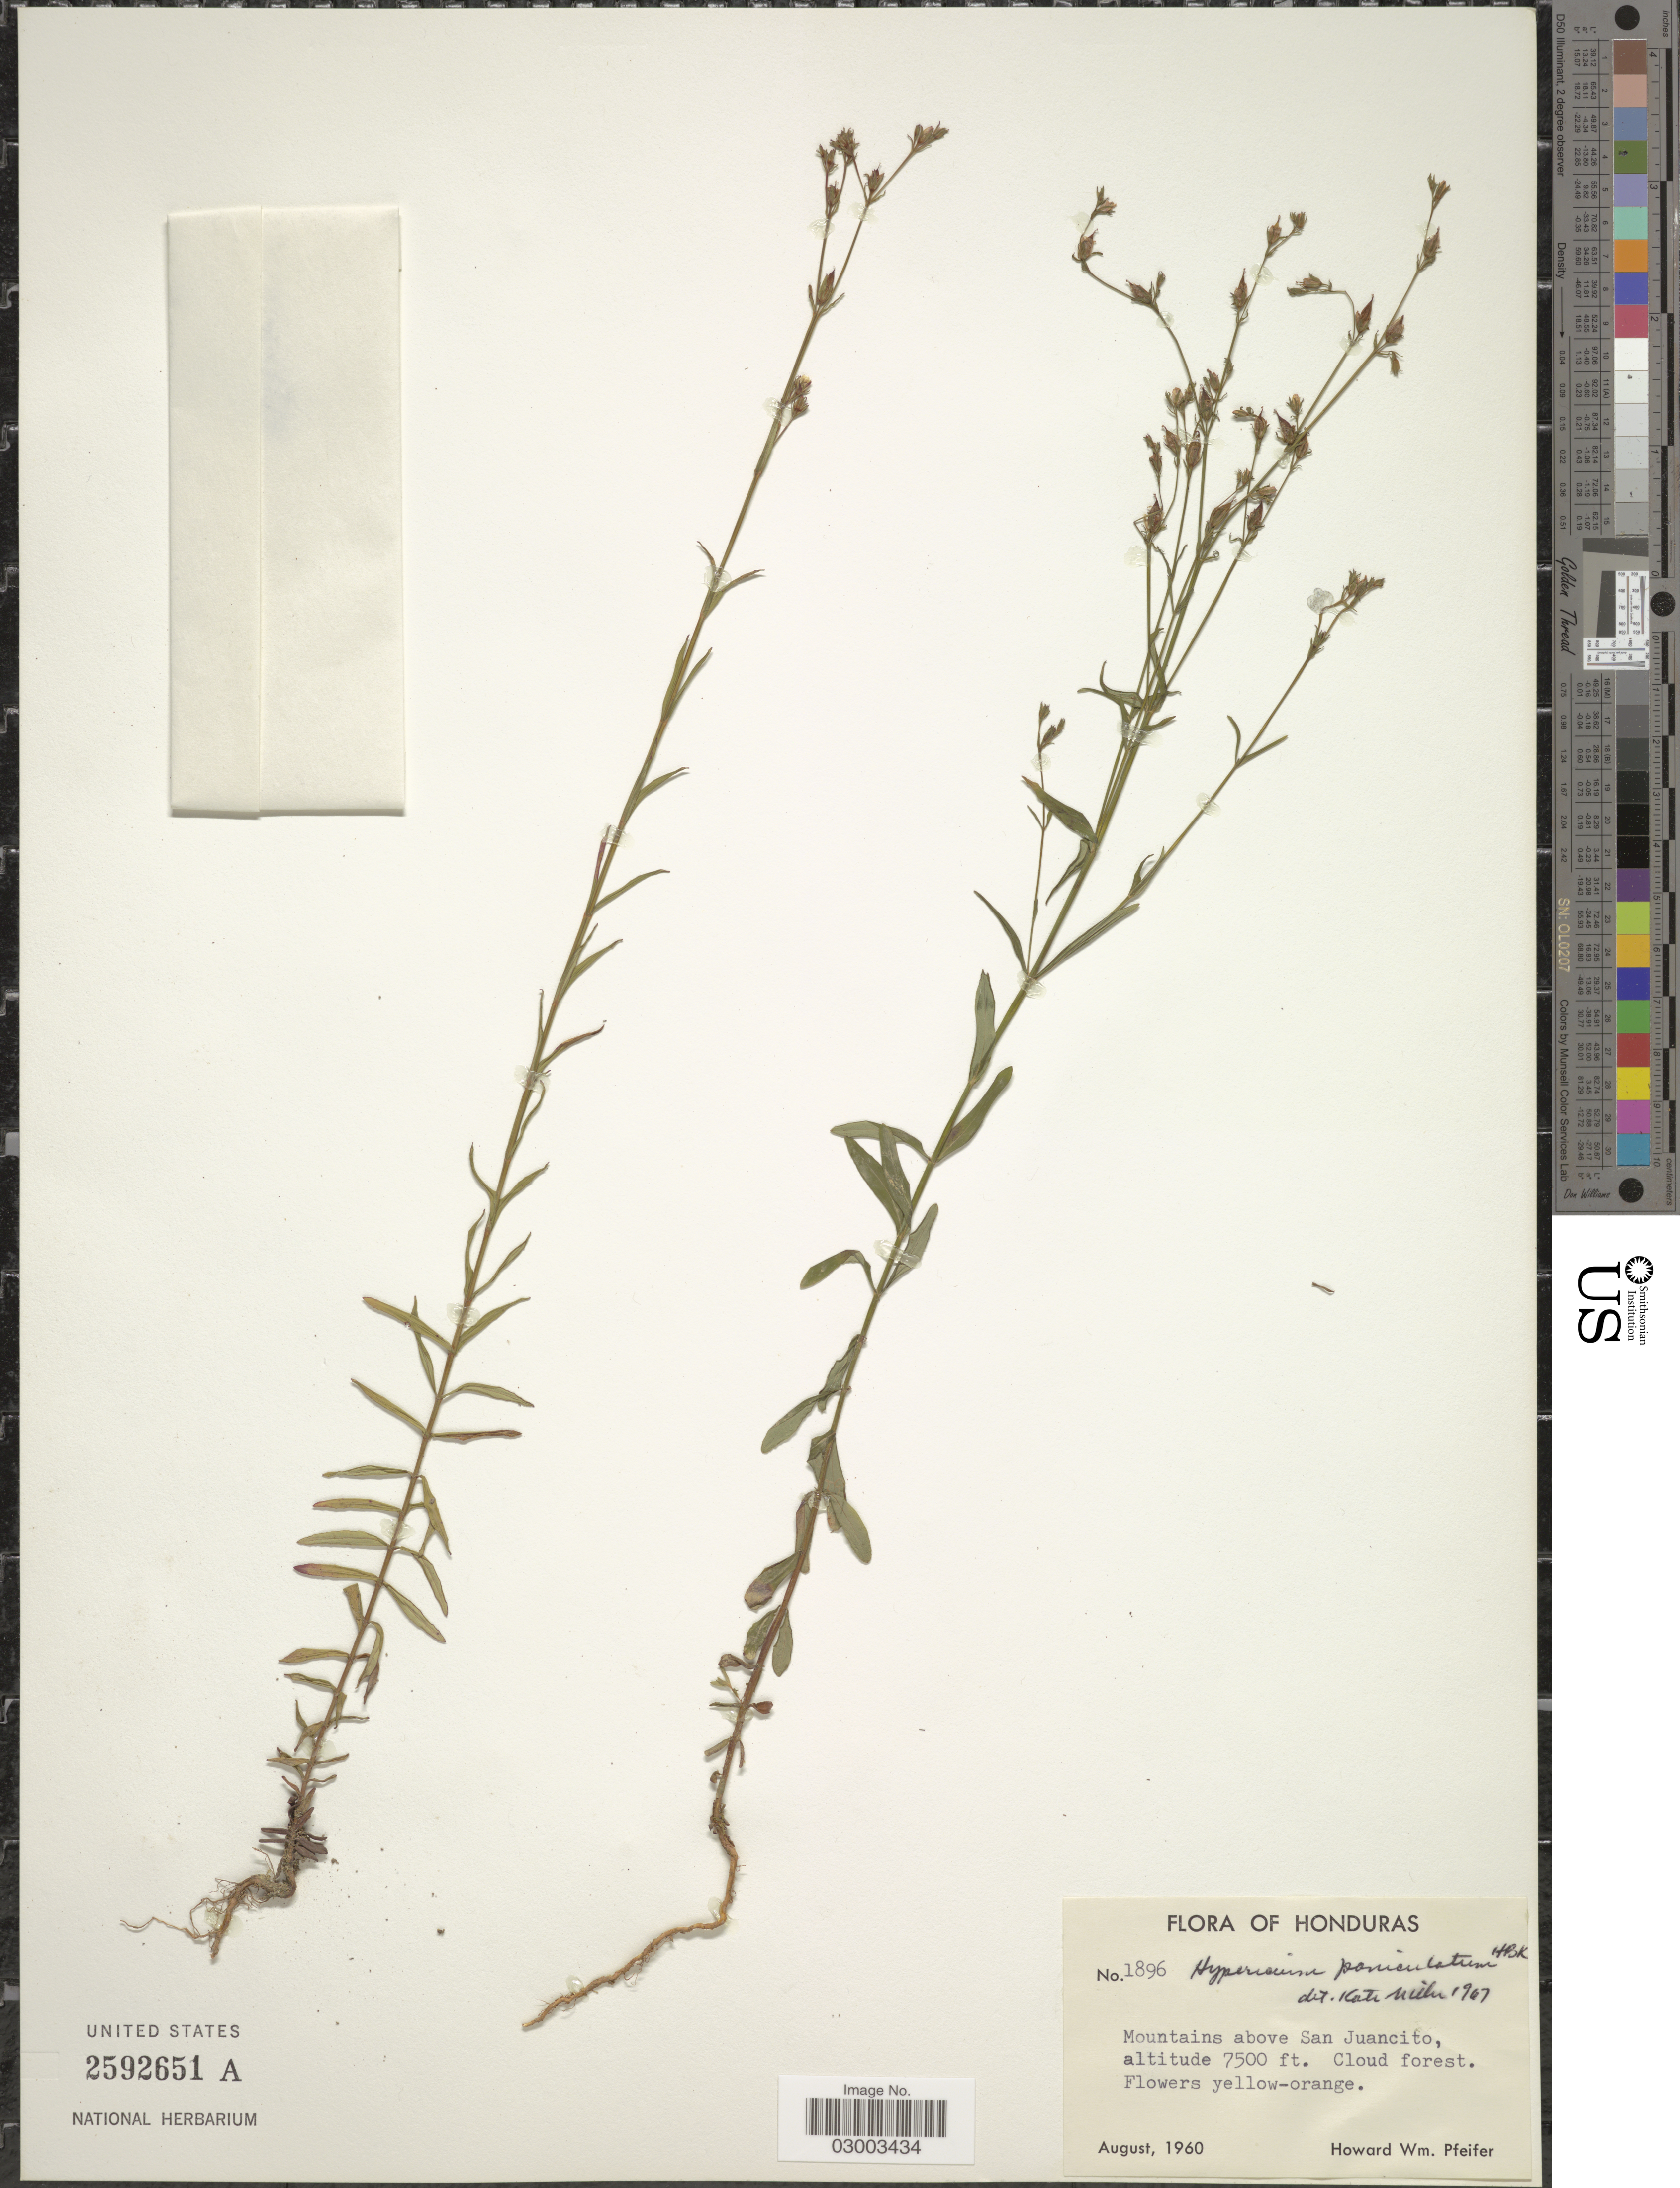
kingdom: Plantae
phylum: Tracheophyta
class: Magnoliopsida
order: Malpighiales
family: Hypericaceae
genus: Hypericum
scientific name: Hypericum silenoides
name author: Juss.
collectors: H. W. Pfeifer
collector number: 1896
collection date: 1960-08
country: Honduras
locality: Mountains above San Juancito.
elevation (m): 2286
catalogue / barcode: US 2592651A